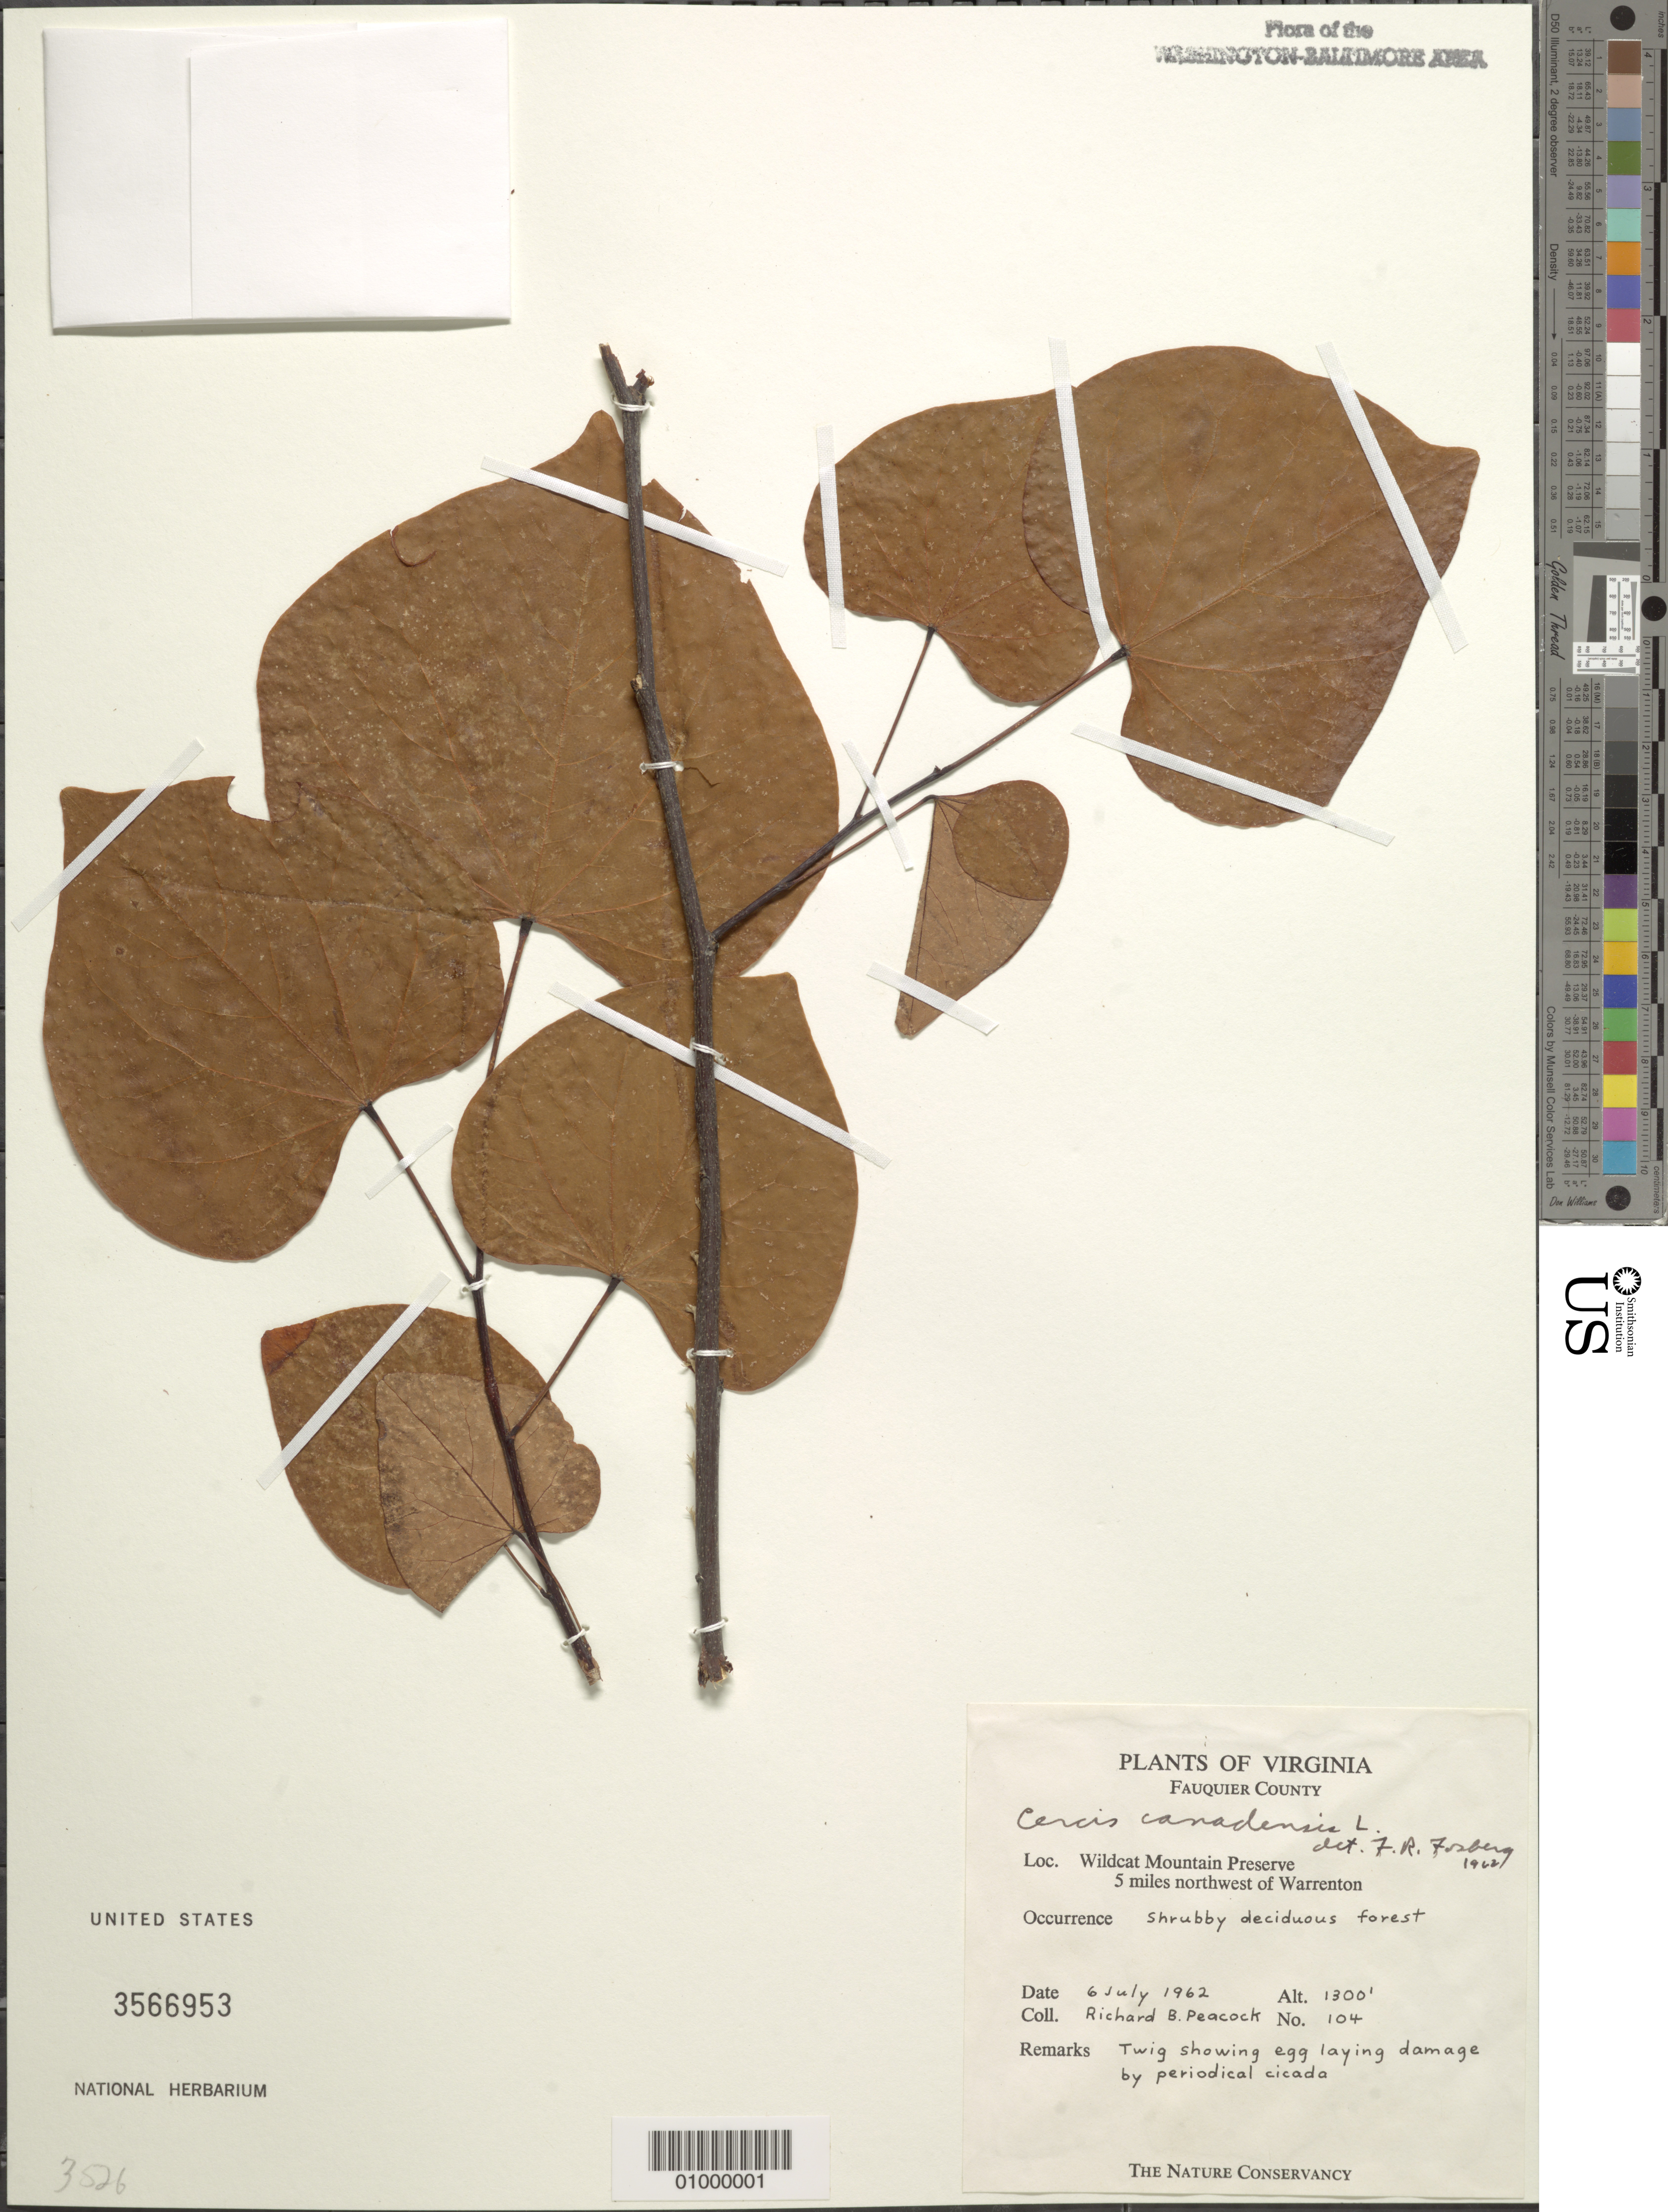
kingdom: Plantae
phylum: Tracheophyta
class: Magnoliopsida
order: Fabales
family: Fabaceae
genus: Cercis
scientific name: Cercis canadensis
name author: L.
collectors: R. Peacock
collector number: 104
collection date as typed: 6 Jul 1962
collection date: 1962-07-06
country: United States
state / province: Virginia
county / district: Fauquier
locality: Wildcat Mountain Preserve, 5 miles northwest of Warrenton.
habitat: shrubby deciduous forest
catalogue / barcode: US 3566953